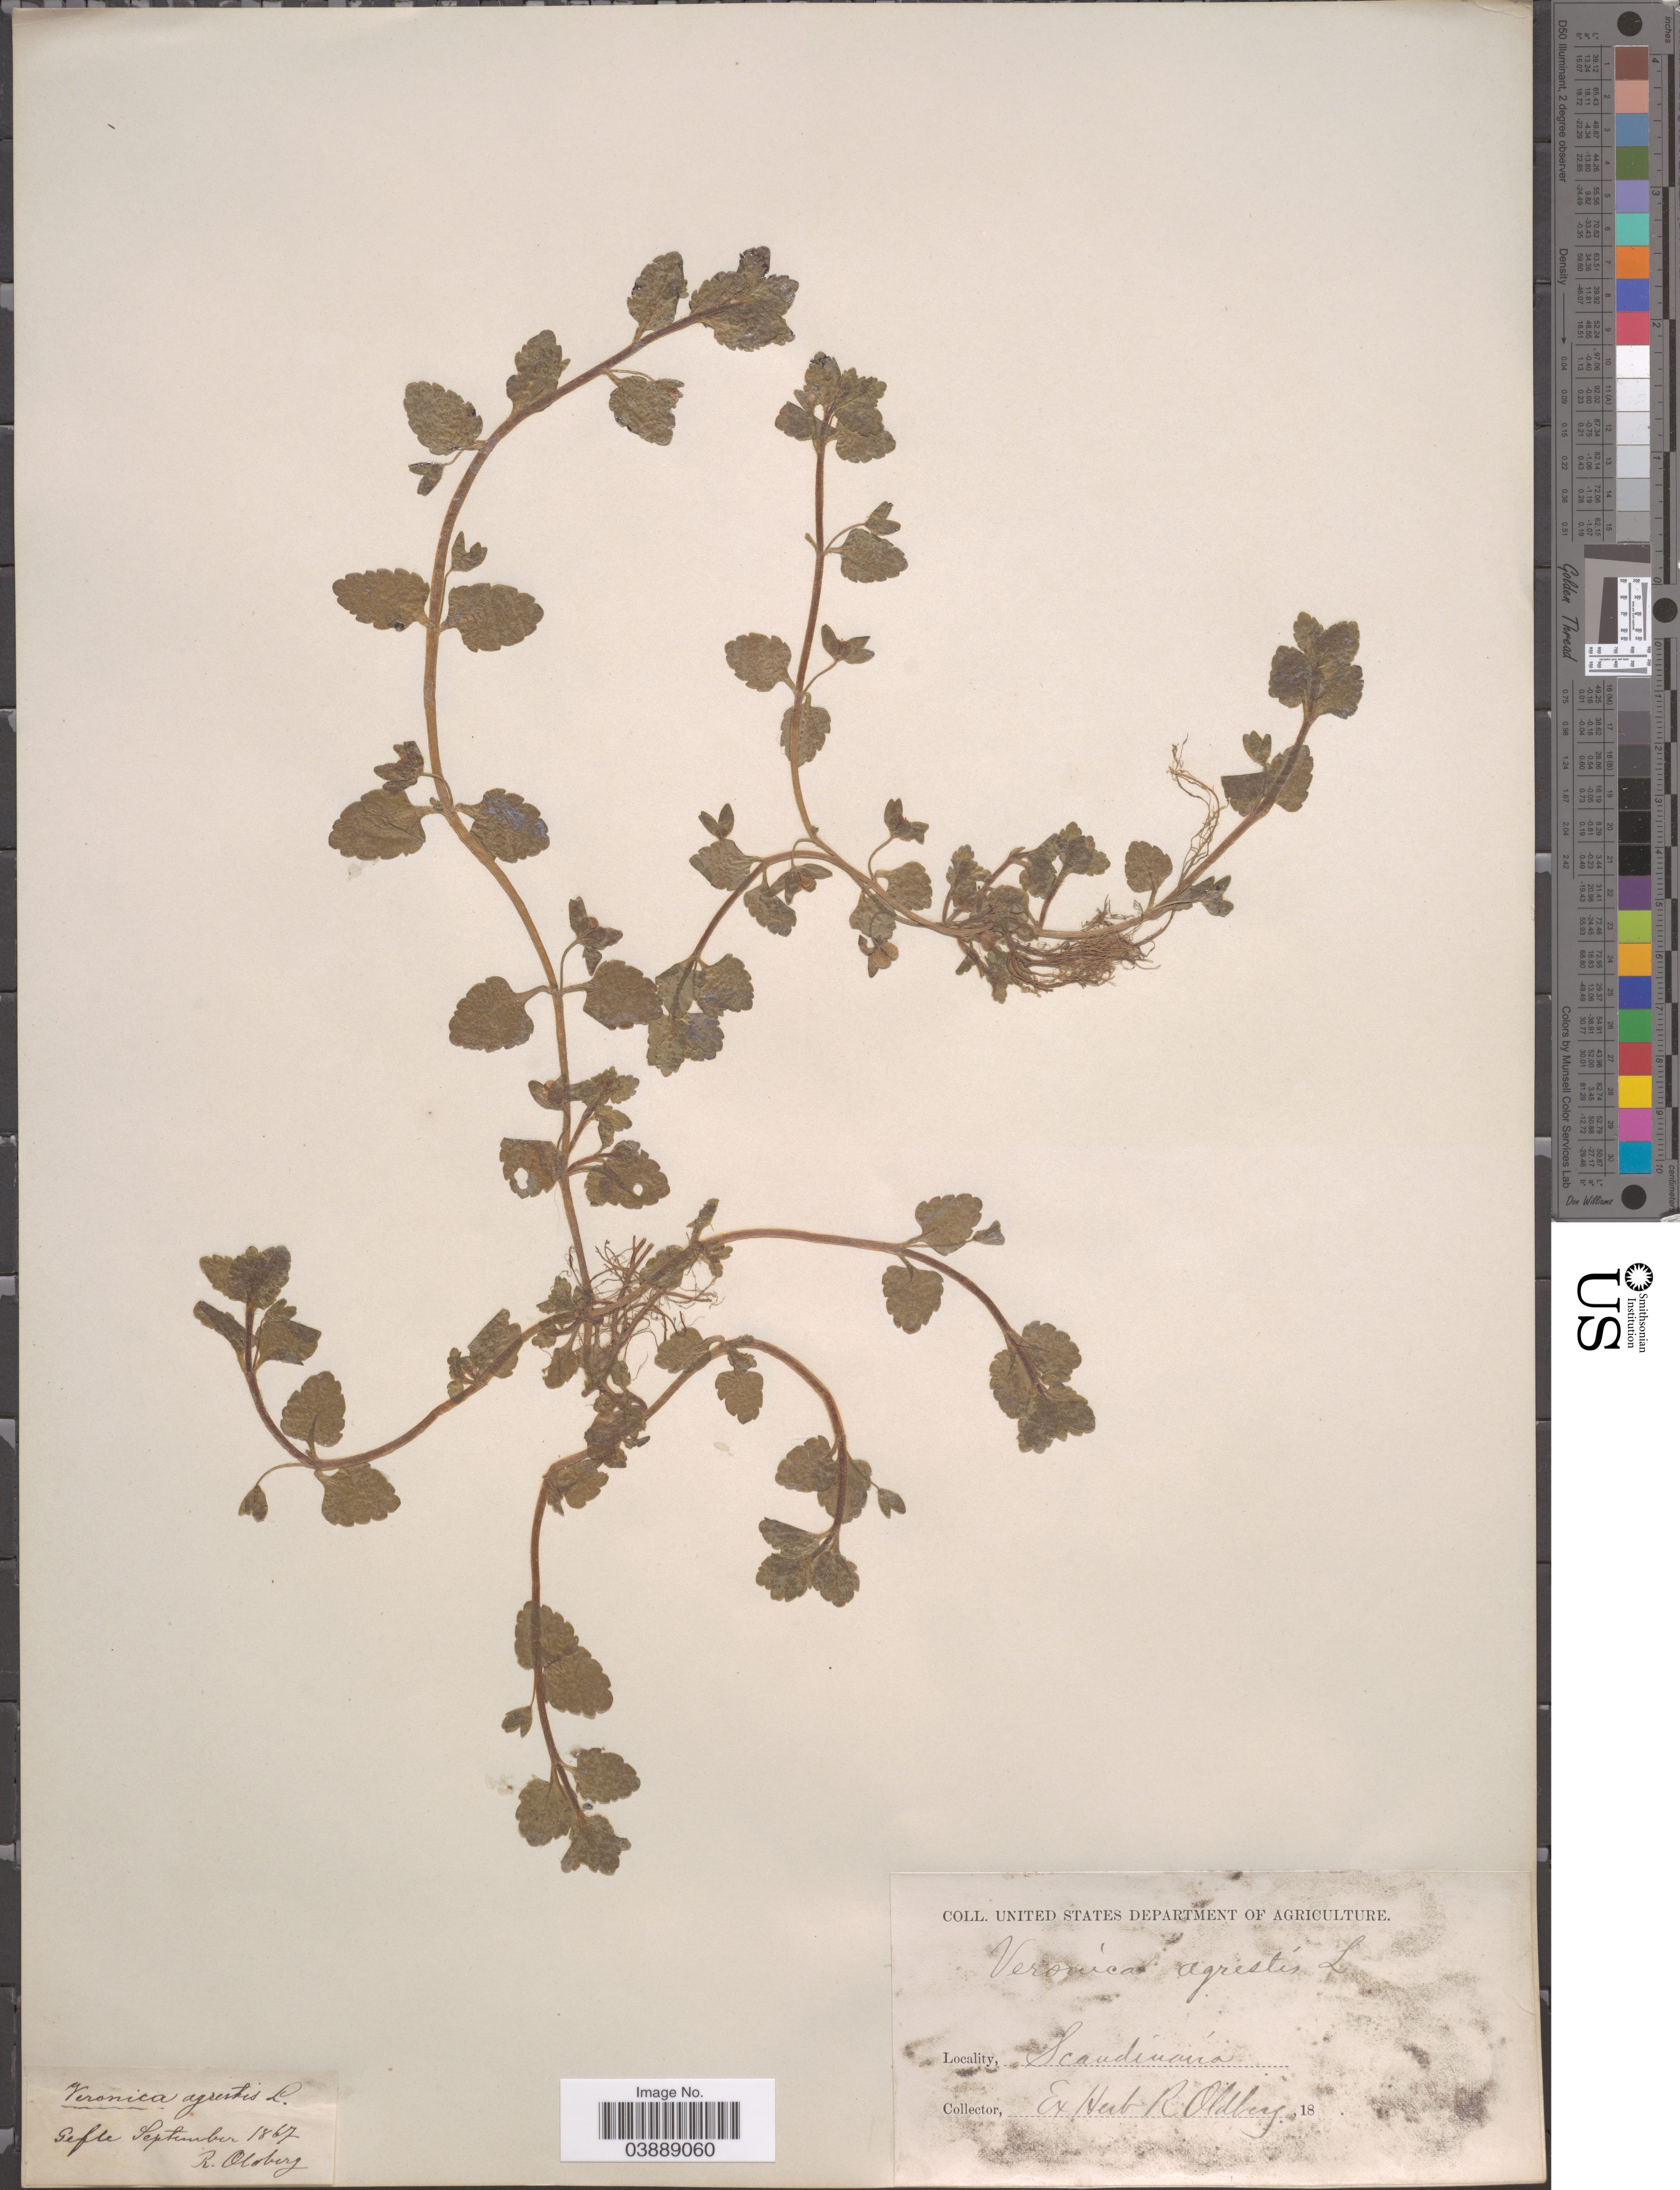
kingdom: Plantae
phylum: Tracheophyta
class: Magnoliopsida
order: Lamiales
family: Plantaginaceae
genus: Veronica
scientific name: Veronica agrestis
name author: L.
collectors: R. Oldberg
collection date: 1867-09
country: Sweden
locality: Gefle. Scandinavia.